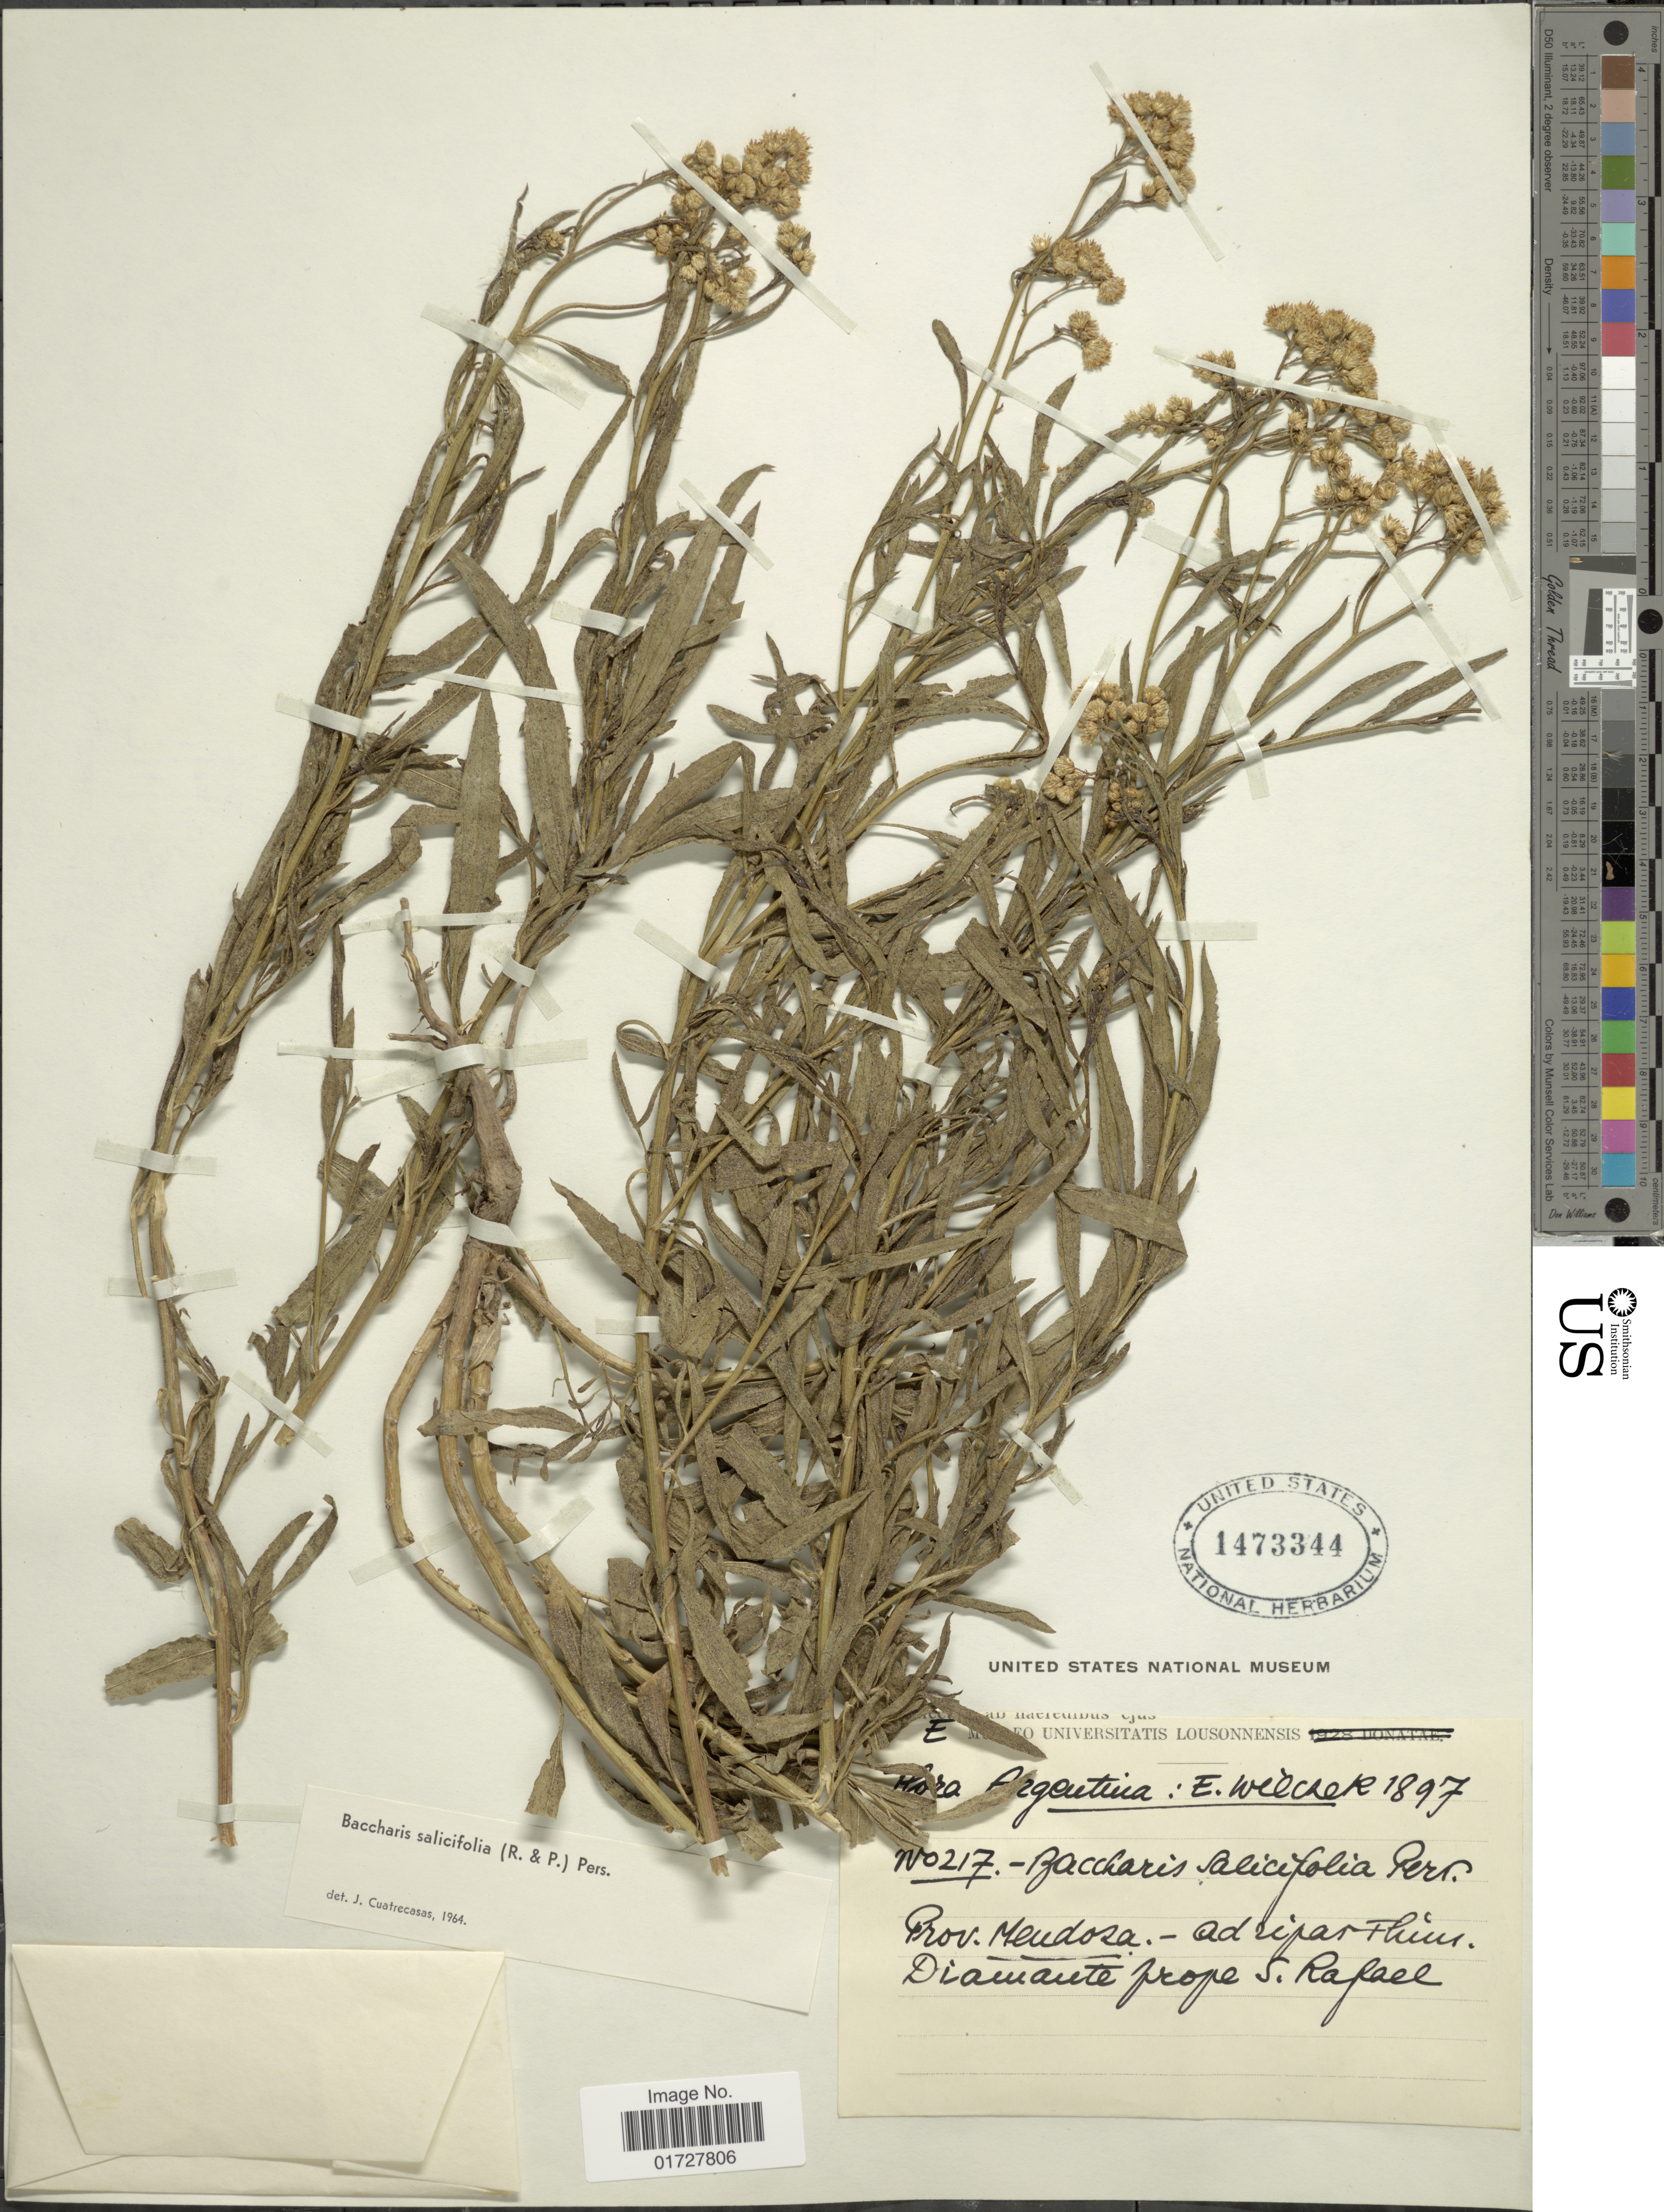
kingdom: Plantae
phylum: Tracheophyta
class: Magnoliopsida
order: Asterales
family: Asteraceae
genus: Baccharis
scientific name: Baccharis salicifolia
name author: (Ruiz & Pav.) Pers.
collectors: E. Wilchek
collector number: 217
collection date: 1897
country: Argentina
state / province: Mendoza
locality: Diamante prope S. Rafael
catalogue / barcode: US 1473344